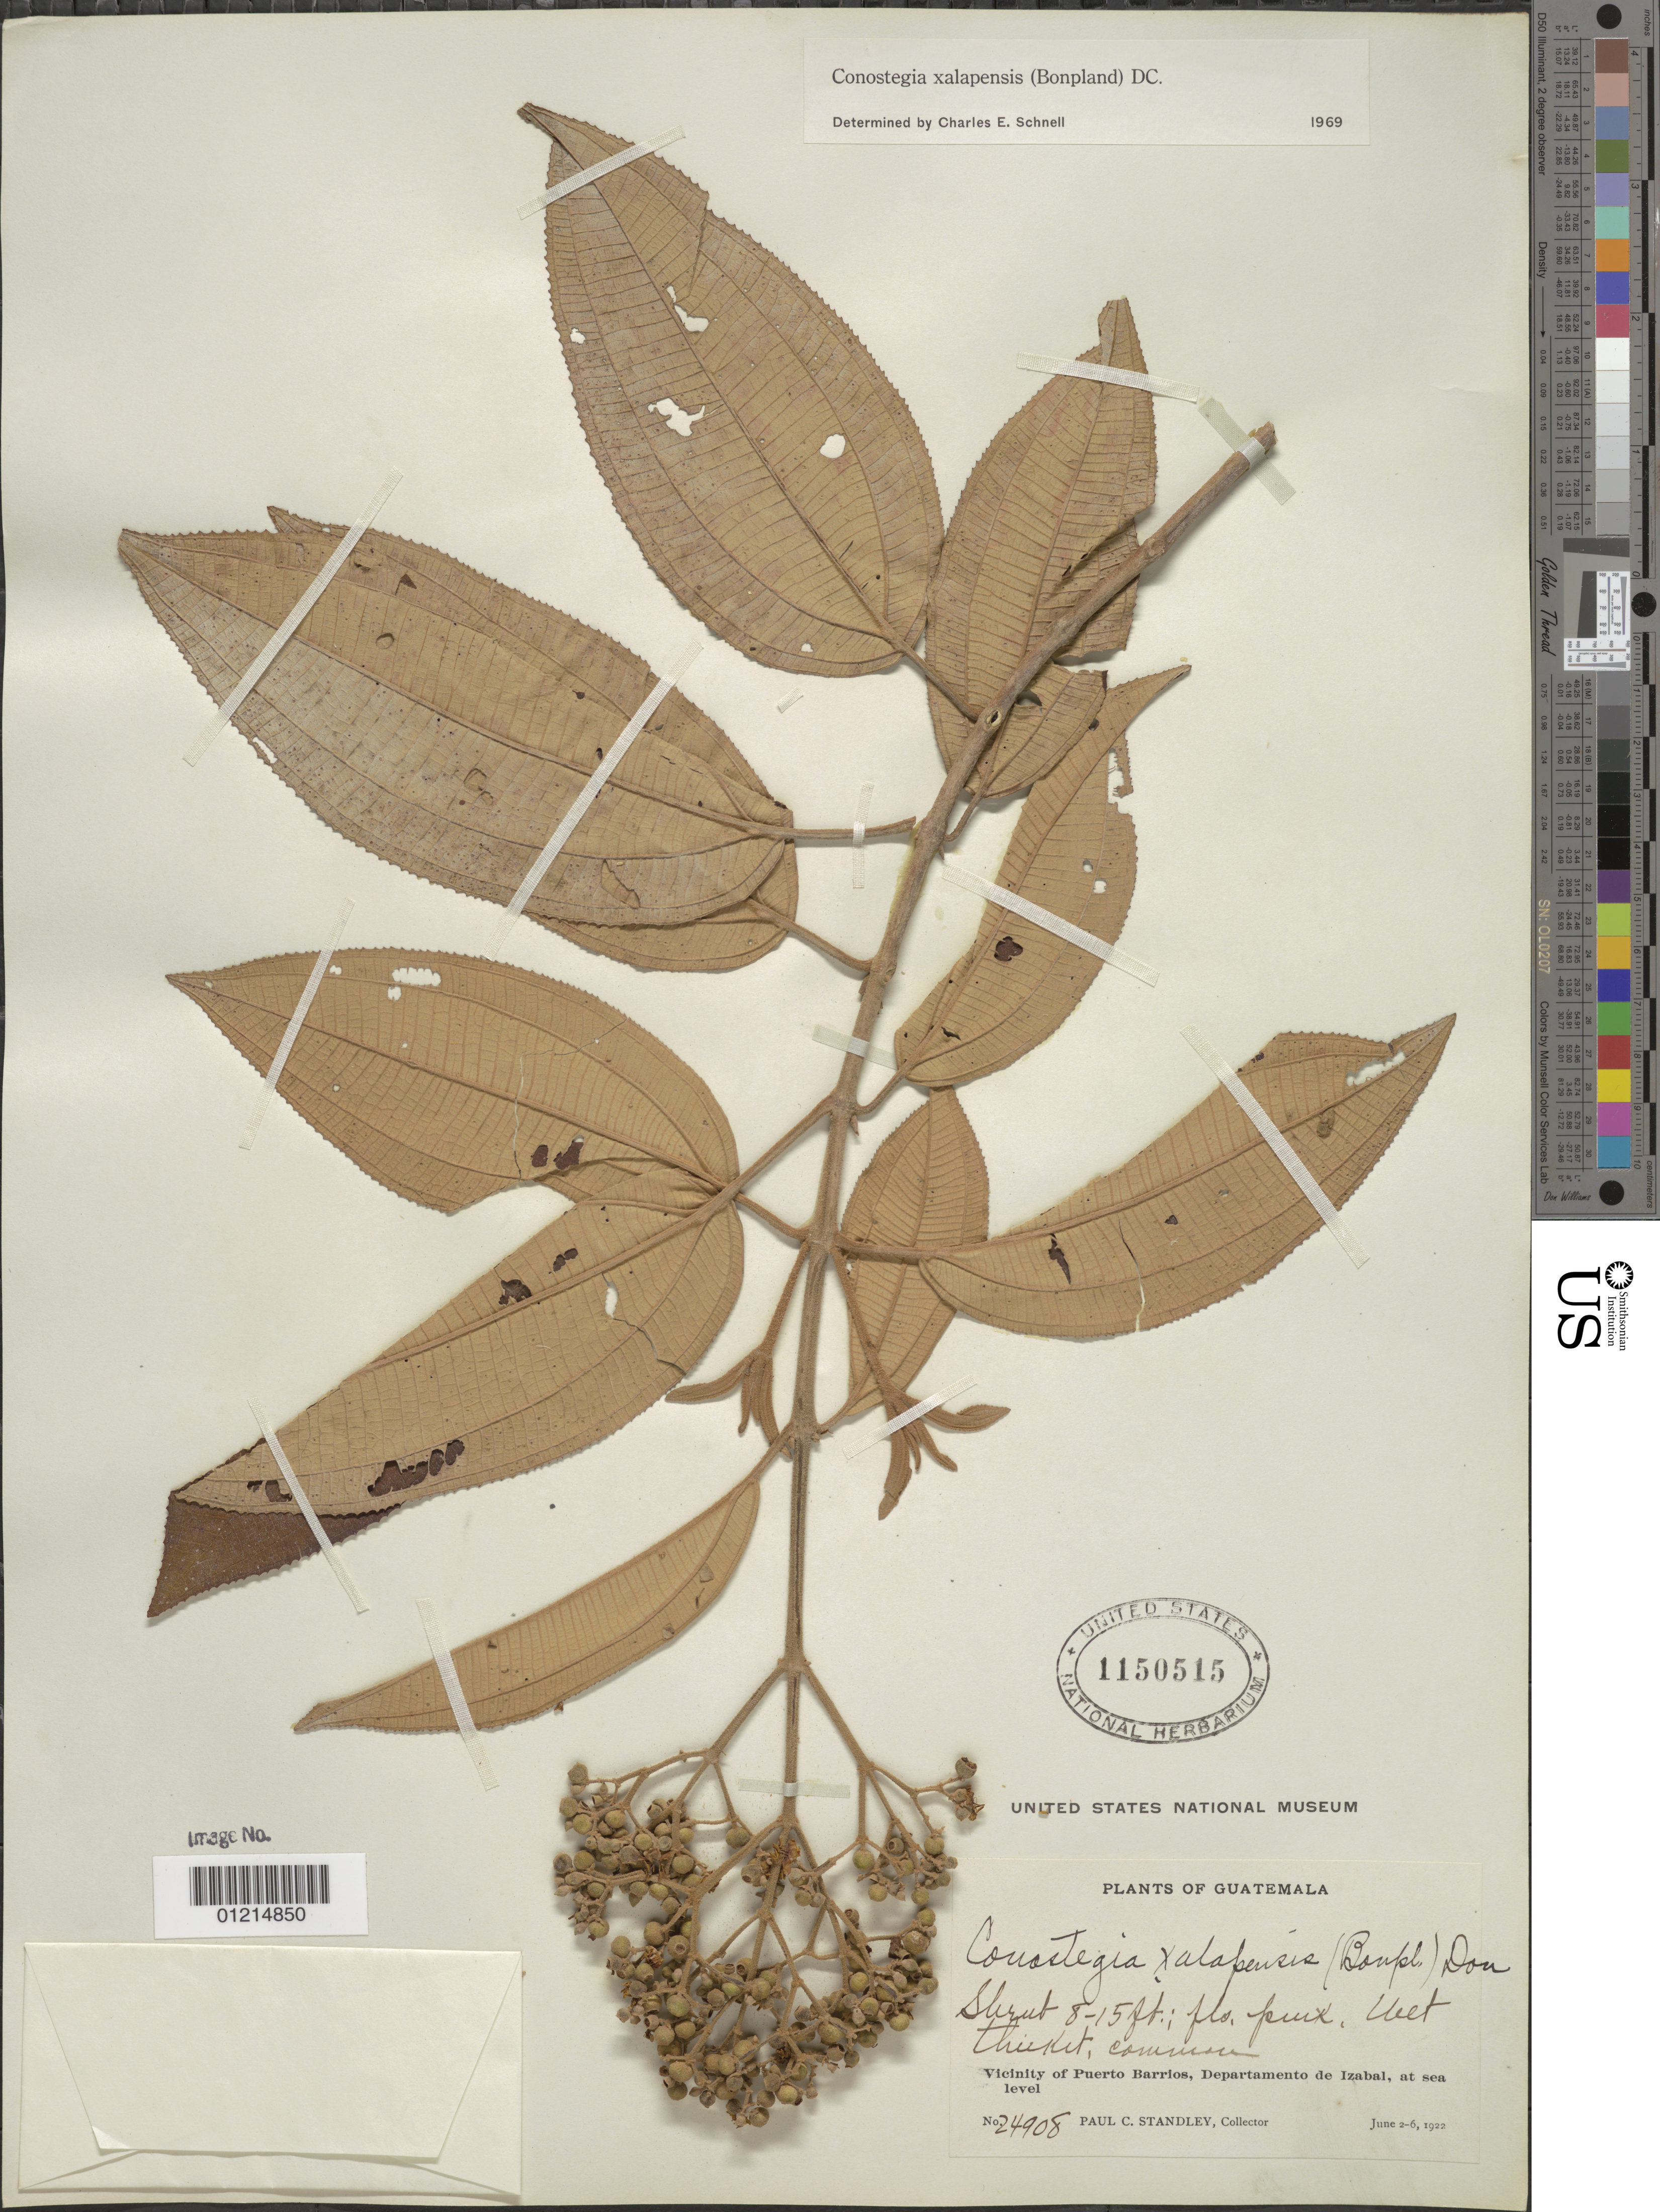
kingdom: Plantae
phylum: Tracheophyta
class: Magnoliopsida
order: Myrtales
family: Melastomataceae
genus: Conostegia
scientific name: Conostegia quadrangularis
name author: Schltdl. ex Steud.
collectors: P. C. Standley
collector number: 24908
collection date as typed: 02 Jun 1922 to 06 Jun 1922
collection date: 1922-06-02/1922-06-06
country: Guatemala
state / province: Izabal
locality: Vicinity of Puerto Barrios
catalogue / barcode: US 1150515